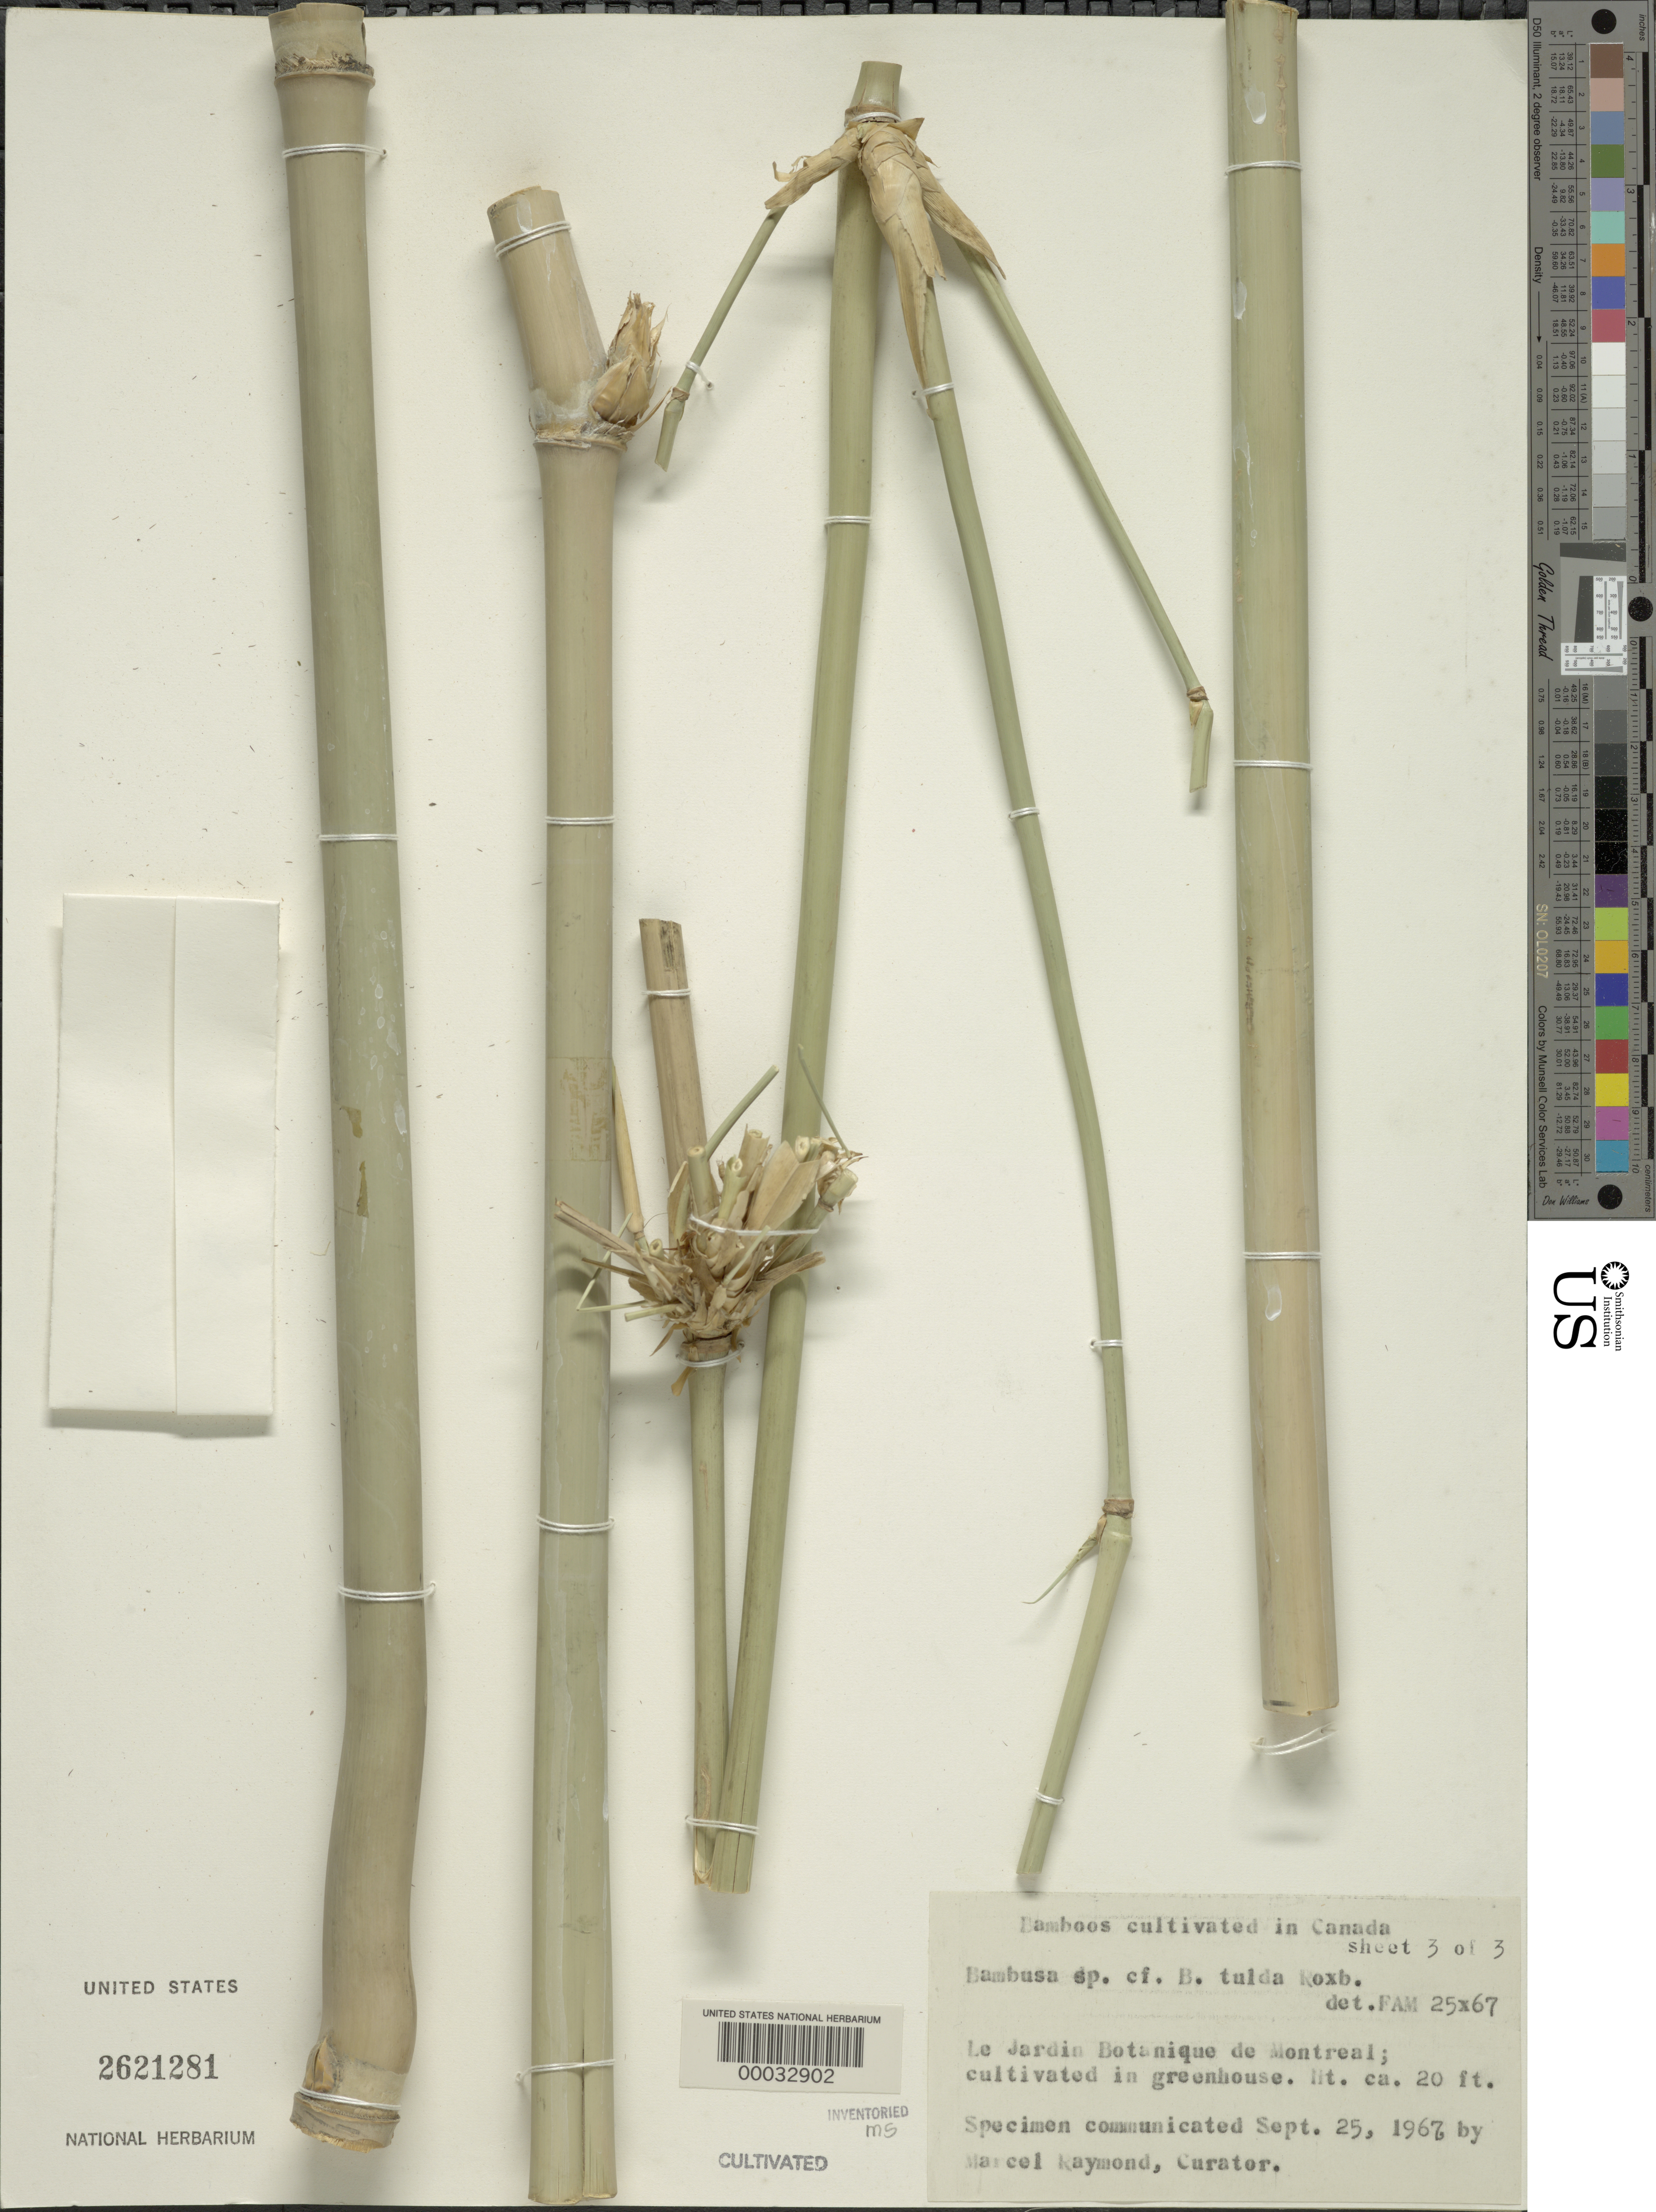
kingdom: Plantae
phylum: Tracheophyta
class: Liliopsida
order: Poales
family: Poaceae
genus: Bambusa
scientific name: Bambusa tulda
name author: Roxb.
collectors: M. Raymond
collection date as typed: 25 Sep 1967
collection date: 1967-09-25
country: Canada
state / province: Quebec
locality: Le jardin botanique de montreal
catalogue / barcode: US 2621281